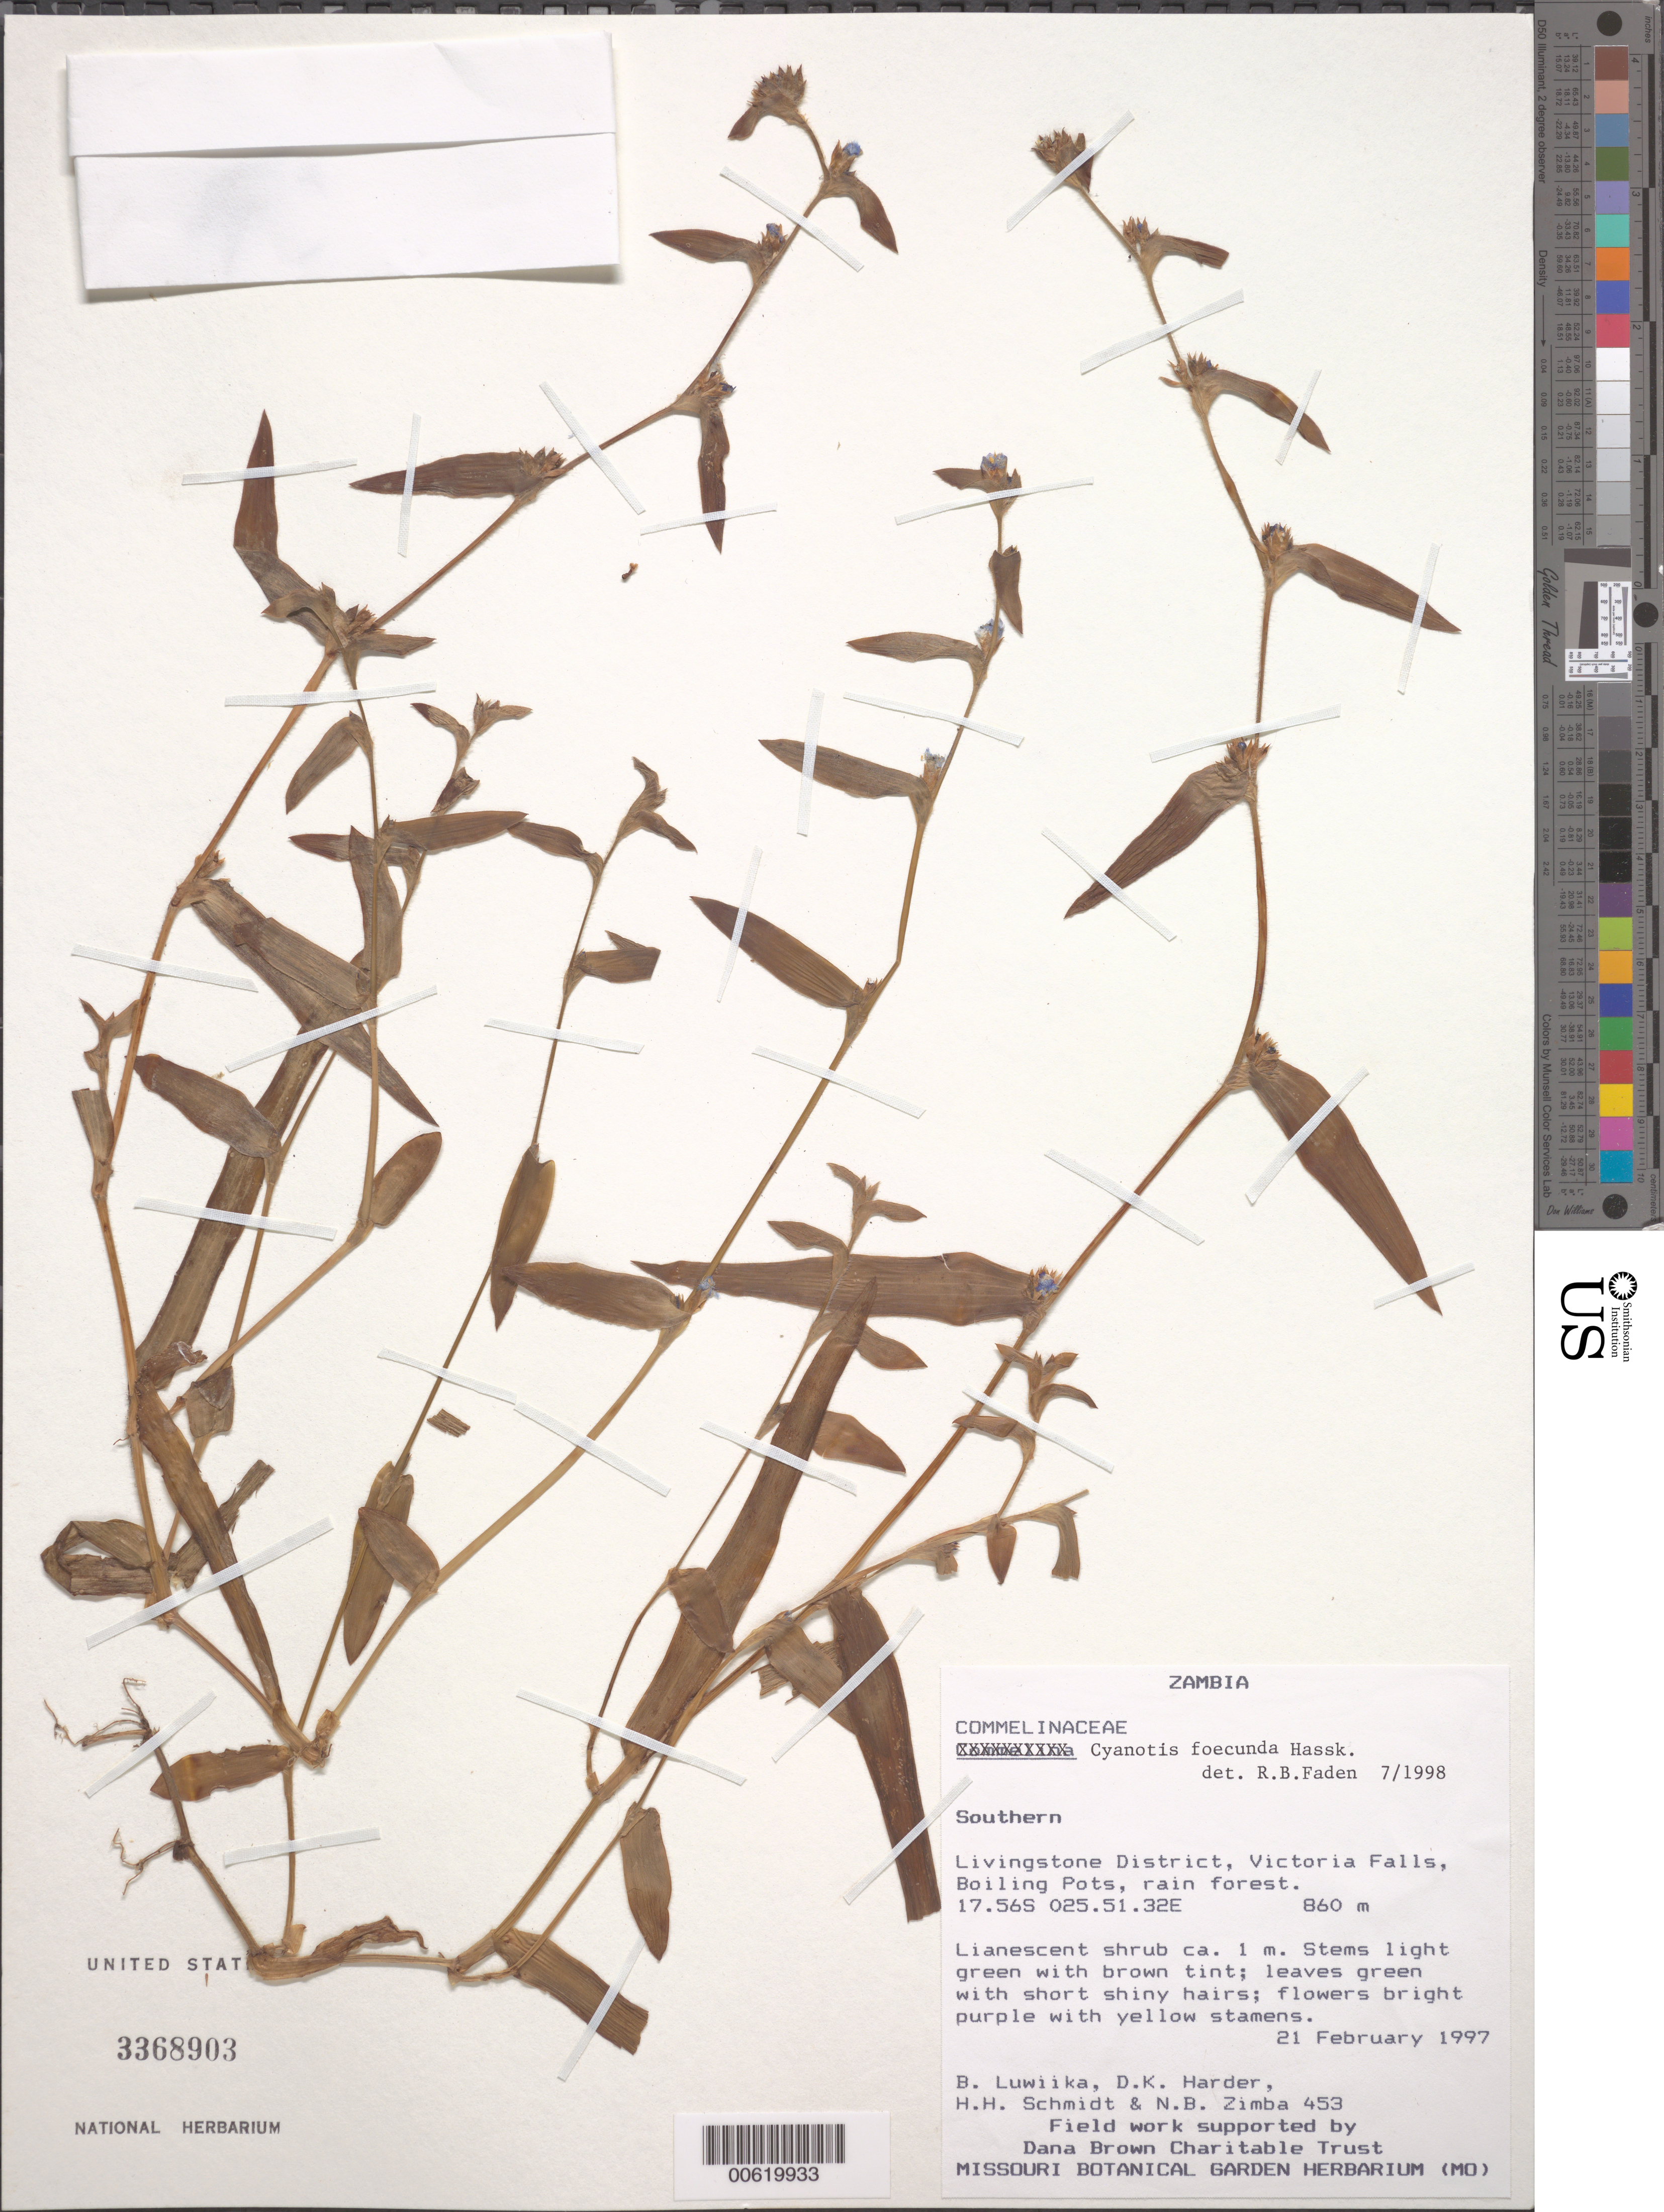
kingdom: Plantae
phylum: Tracheophyta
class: Liliopsida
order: Commelinales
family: Commelinaceae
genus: Cyanotis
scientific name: Cyanotis foecunda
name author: DC. ex Hassk.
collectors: B. Luwiika, H. H. Schmidt, D. Harder & N. B. Zimba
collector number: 453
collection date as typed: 21 Feb 1997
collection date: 1997-02-21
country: Zambia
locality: Livingstone dist., victoria falls, boiling pots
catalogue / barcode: US 3368903